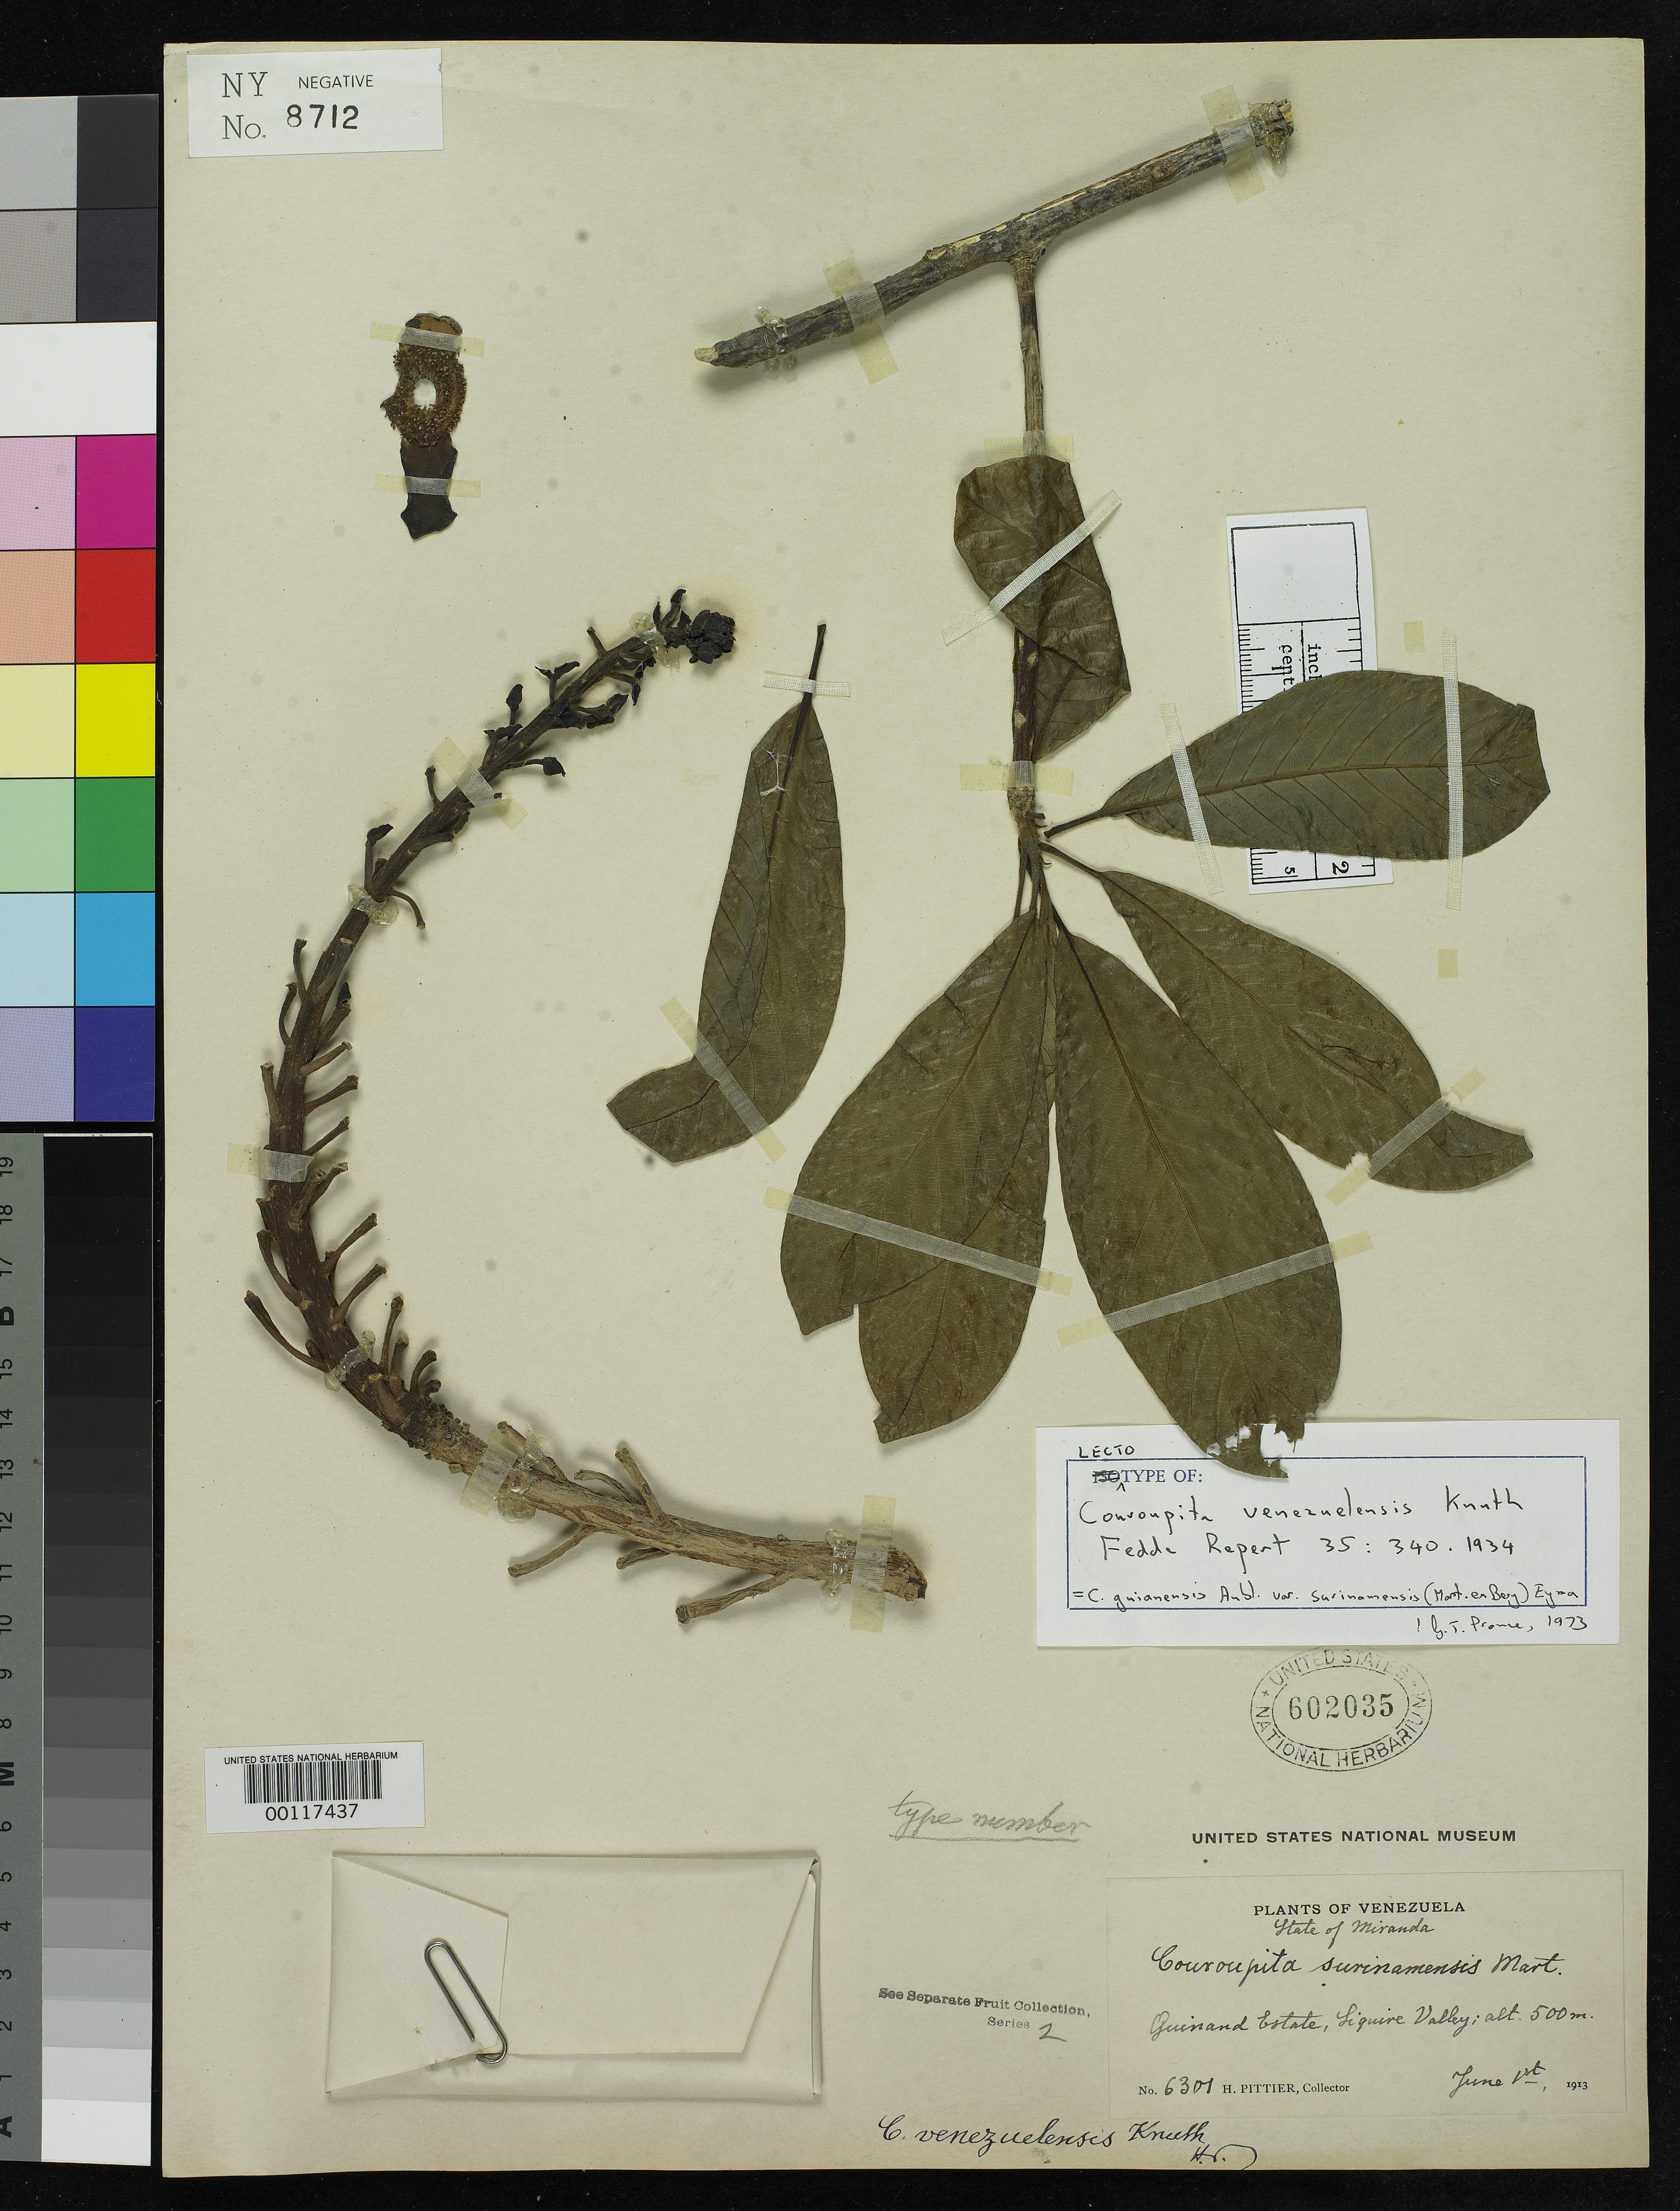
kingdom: Plantae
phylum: Tracheophyta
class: Magnoliopsida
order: Ericales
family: Lecythidaceae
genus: Couroupita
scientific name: Couroupita venezuelensis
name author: R. Knuth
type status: Lectotype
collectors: H. F. Pittier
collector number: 6301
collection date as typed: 01 Jun 1913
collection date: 1913-06-01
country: Venezuela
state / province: Miranda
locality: Liquire Valley.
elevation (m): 500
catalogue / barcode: US 602035